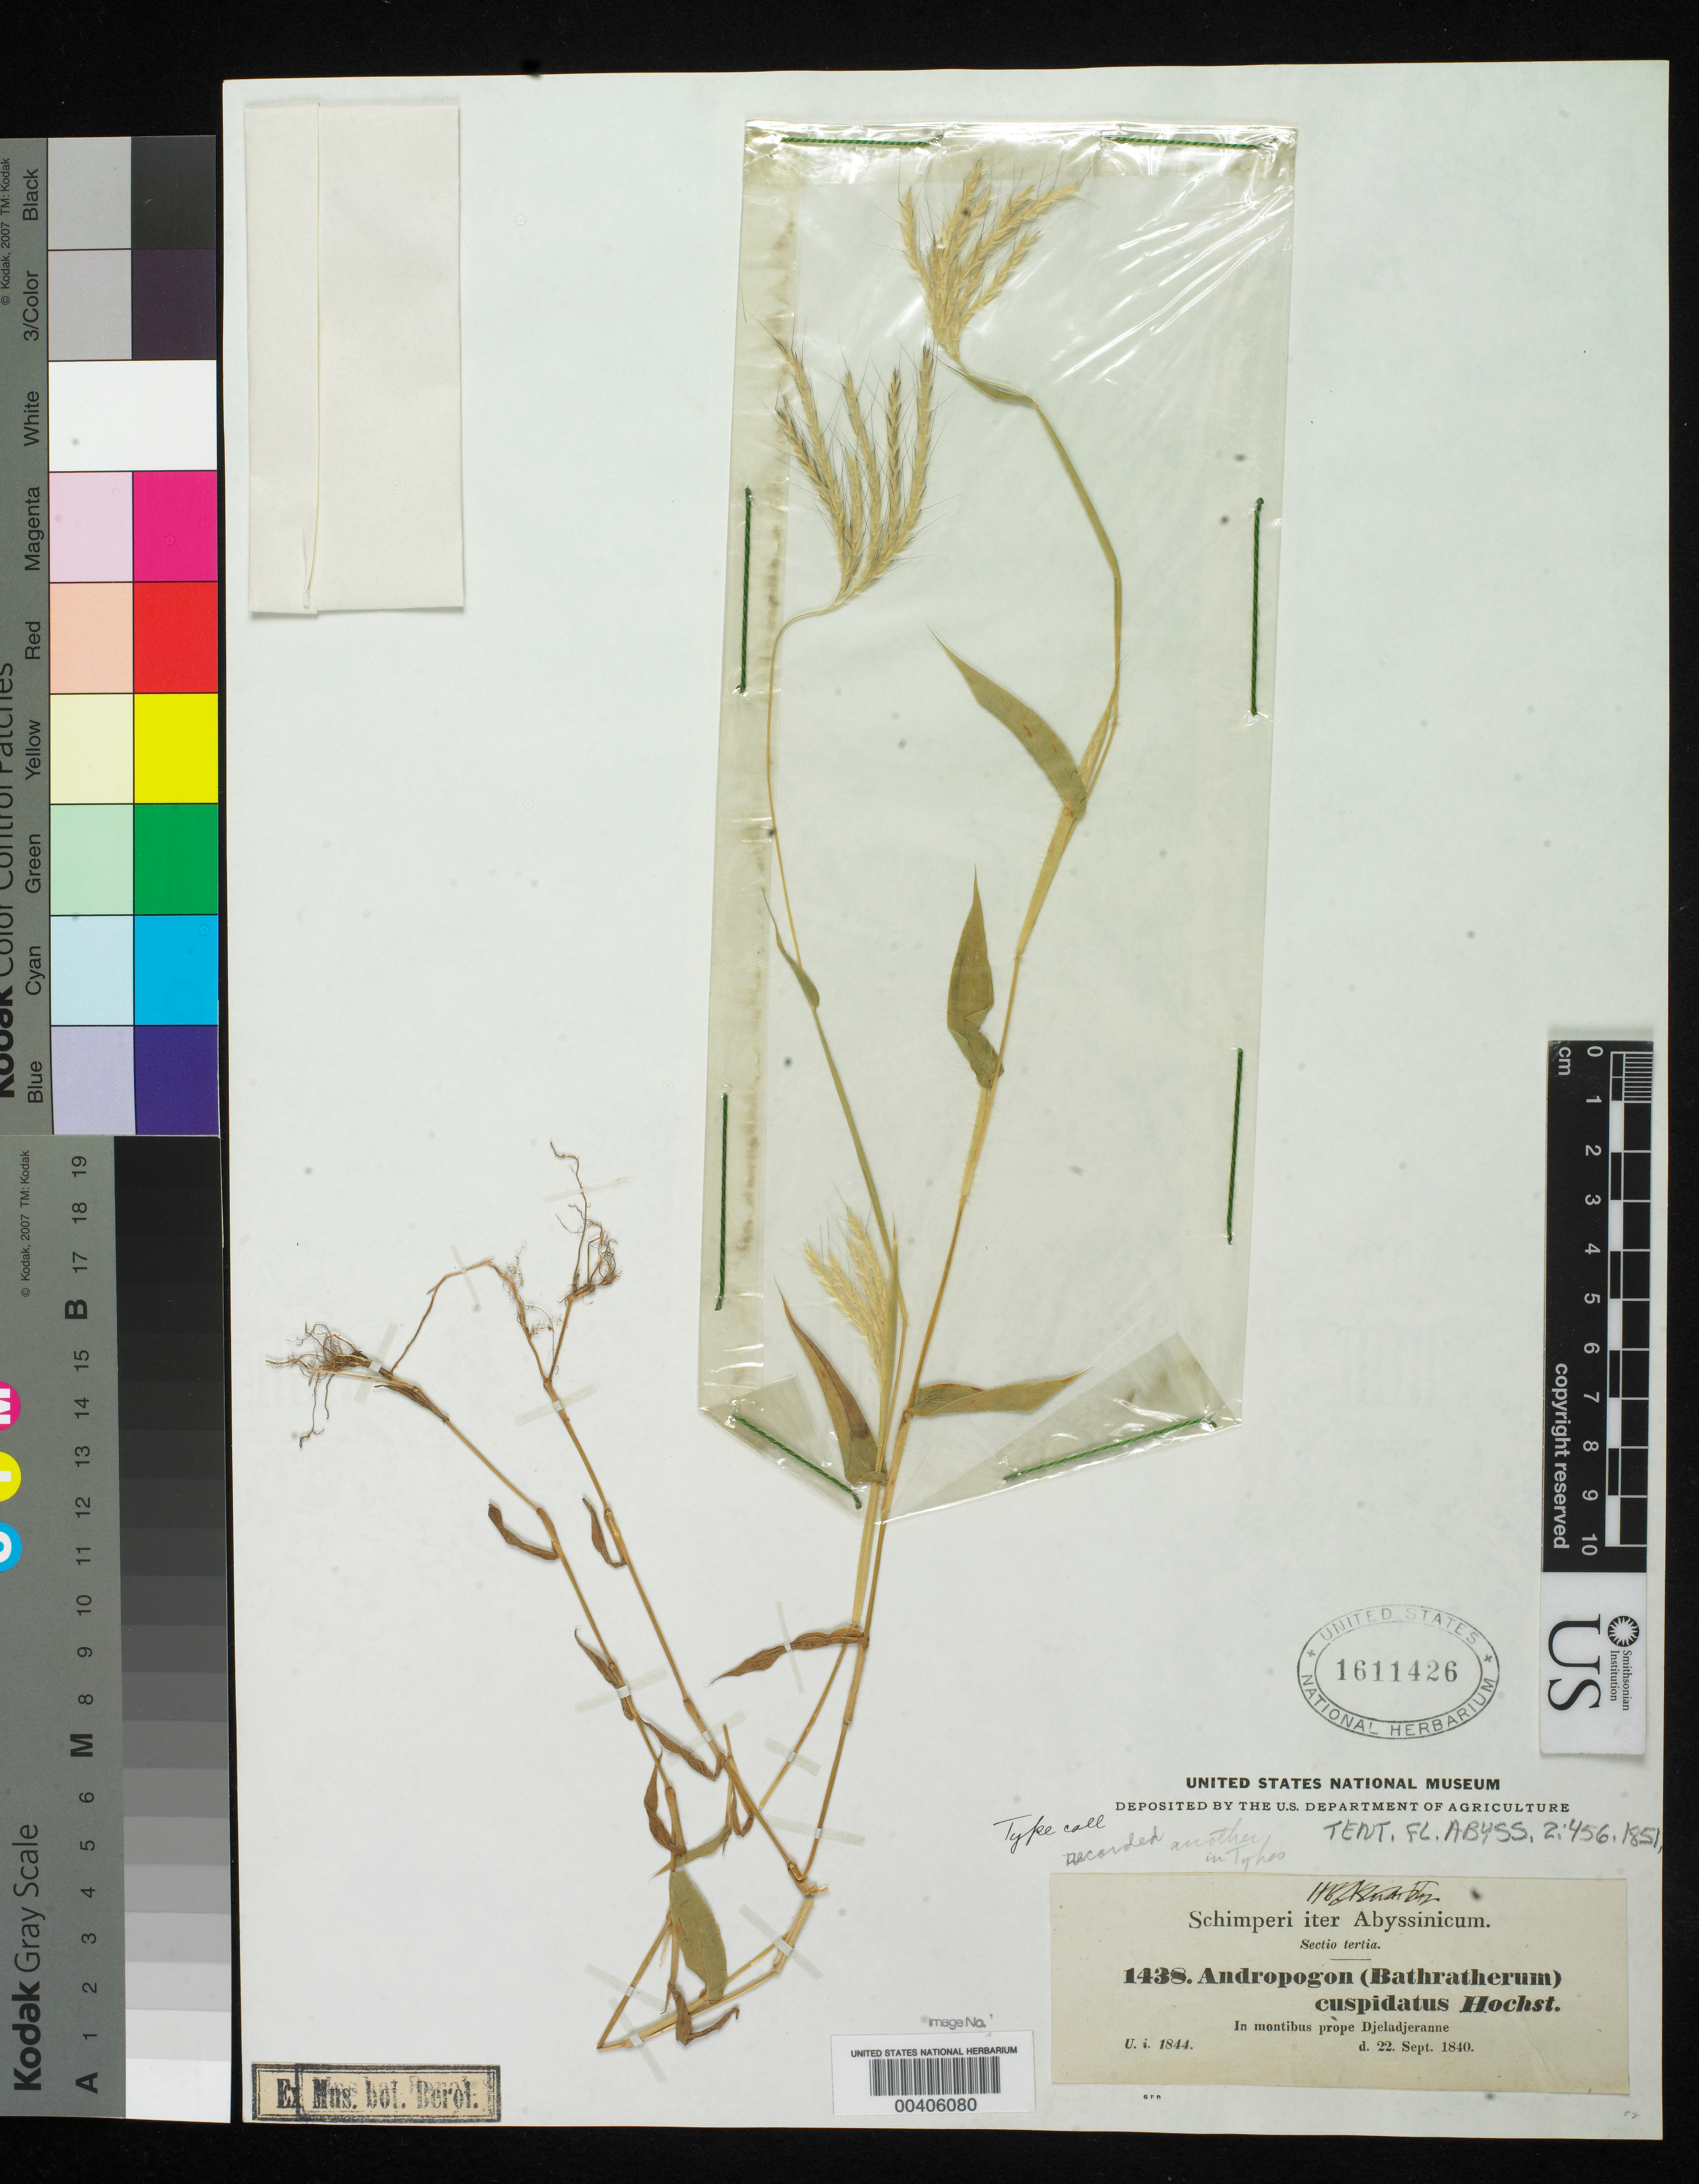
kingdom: Plantae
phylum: Tracheophyta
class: Liliopsida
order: Poales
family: Poaceae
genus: Andropogon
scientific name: Andropogon cuspidatus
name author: Hochst. ex A. Rich.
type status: Type Fragment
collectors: G. W. Schimper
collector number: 1438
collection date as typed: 22 Sep 1840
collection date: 1840-09-22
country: Ethiopia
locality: Montibus prope Djeladjeranne.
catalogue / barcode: US 1611426